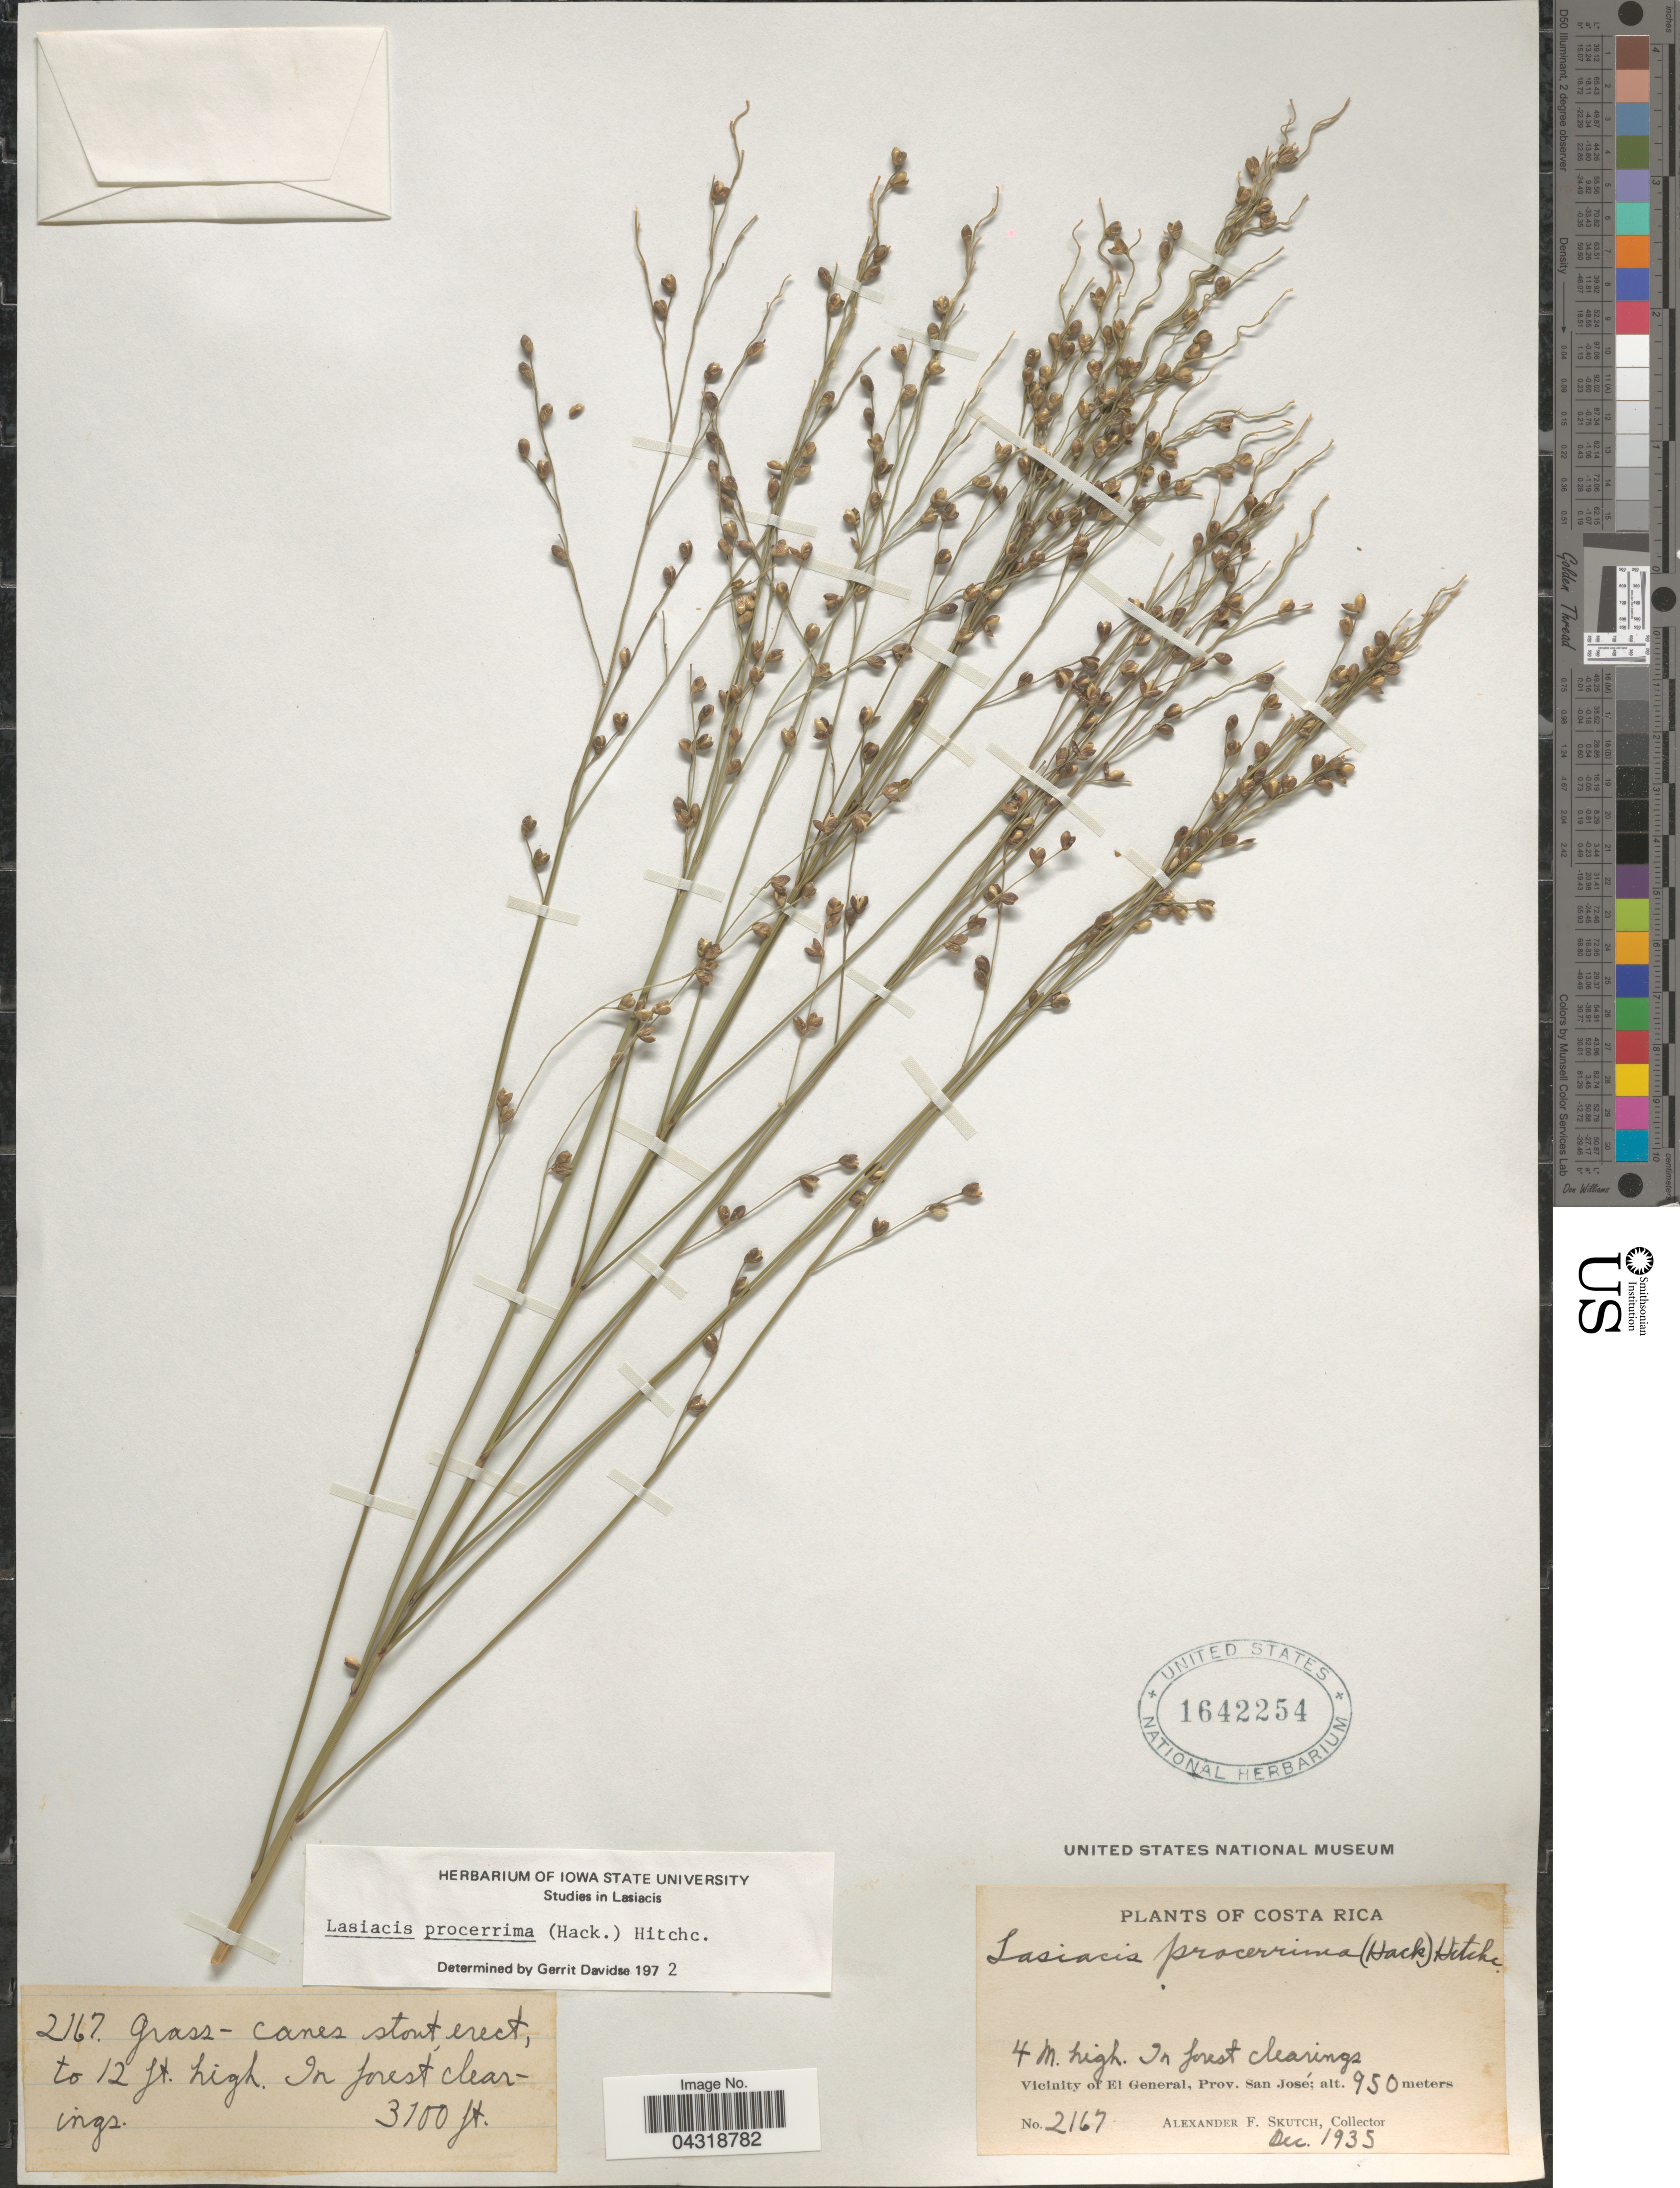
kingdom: Plantae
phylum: Tracheophyta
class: Liliopsida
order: Poales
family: Poaceae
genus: Lasiacis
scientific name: Lasiacis procerrima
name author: (Hack.) Hitchc.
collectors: A. F. Skutch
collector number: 2167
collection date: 1935-10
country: Costa Rica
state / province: San José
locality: Vicinity of El General.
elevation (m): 950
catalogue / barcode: US 1642254